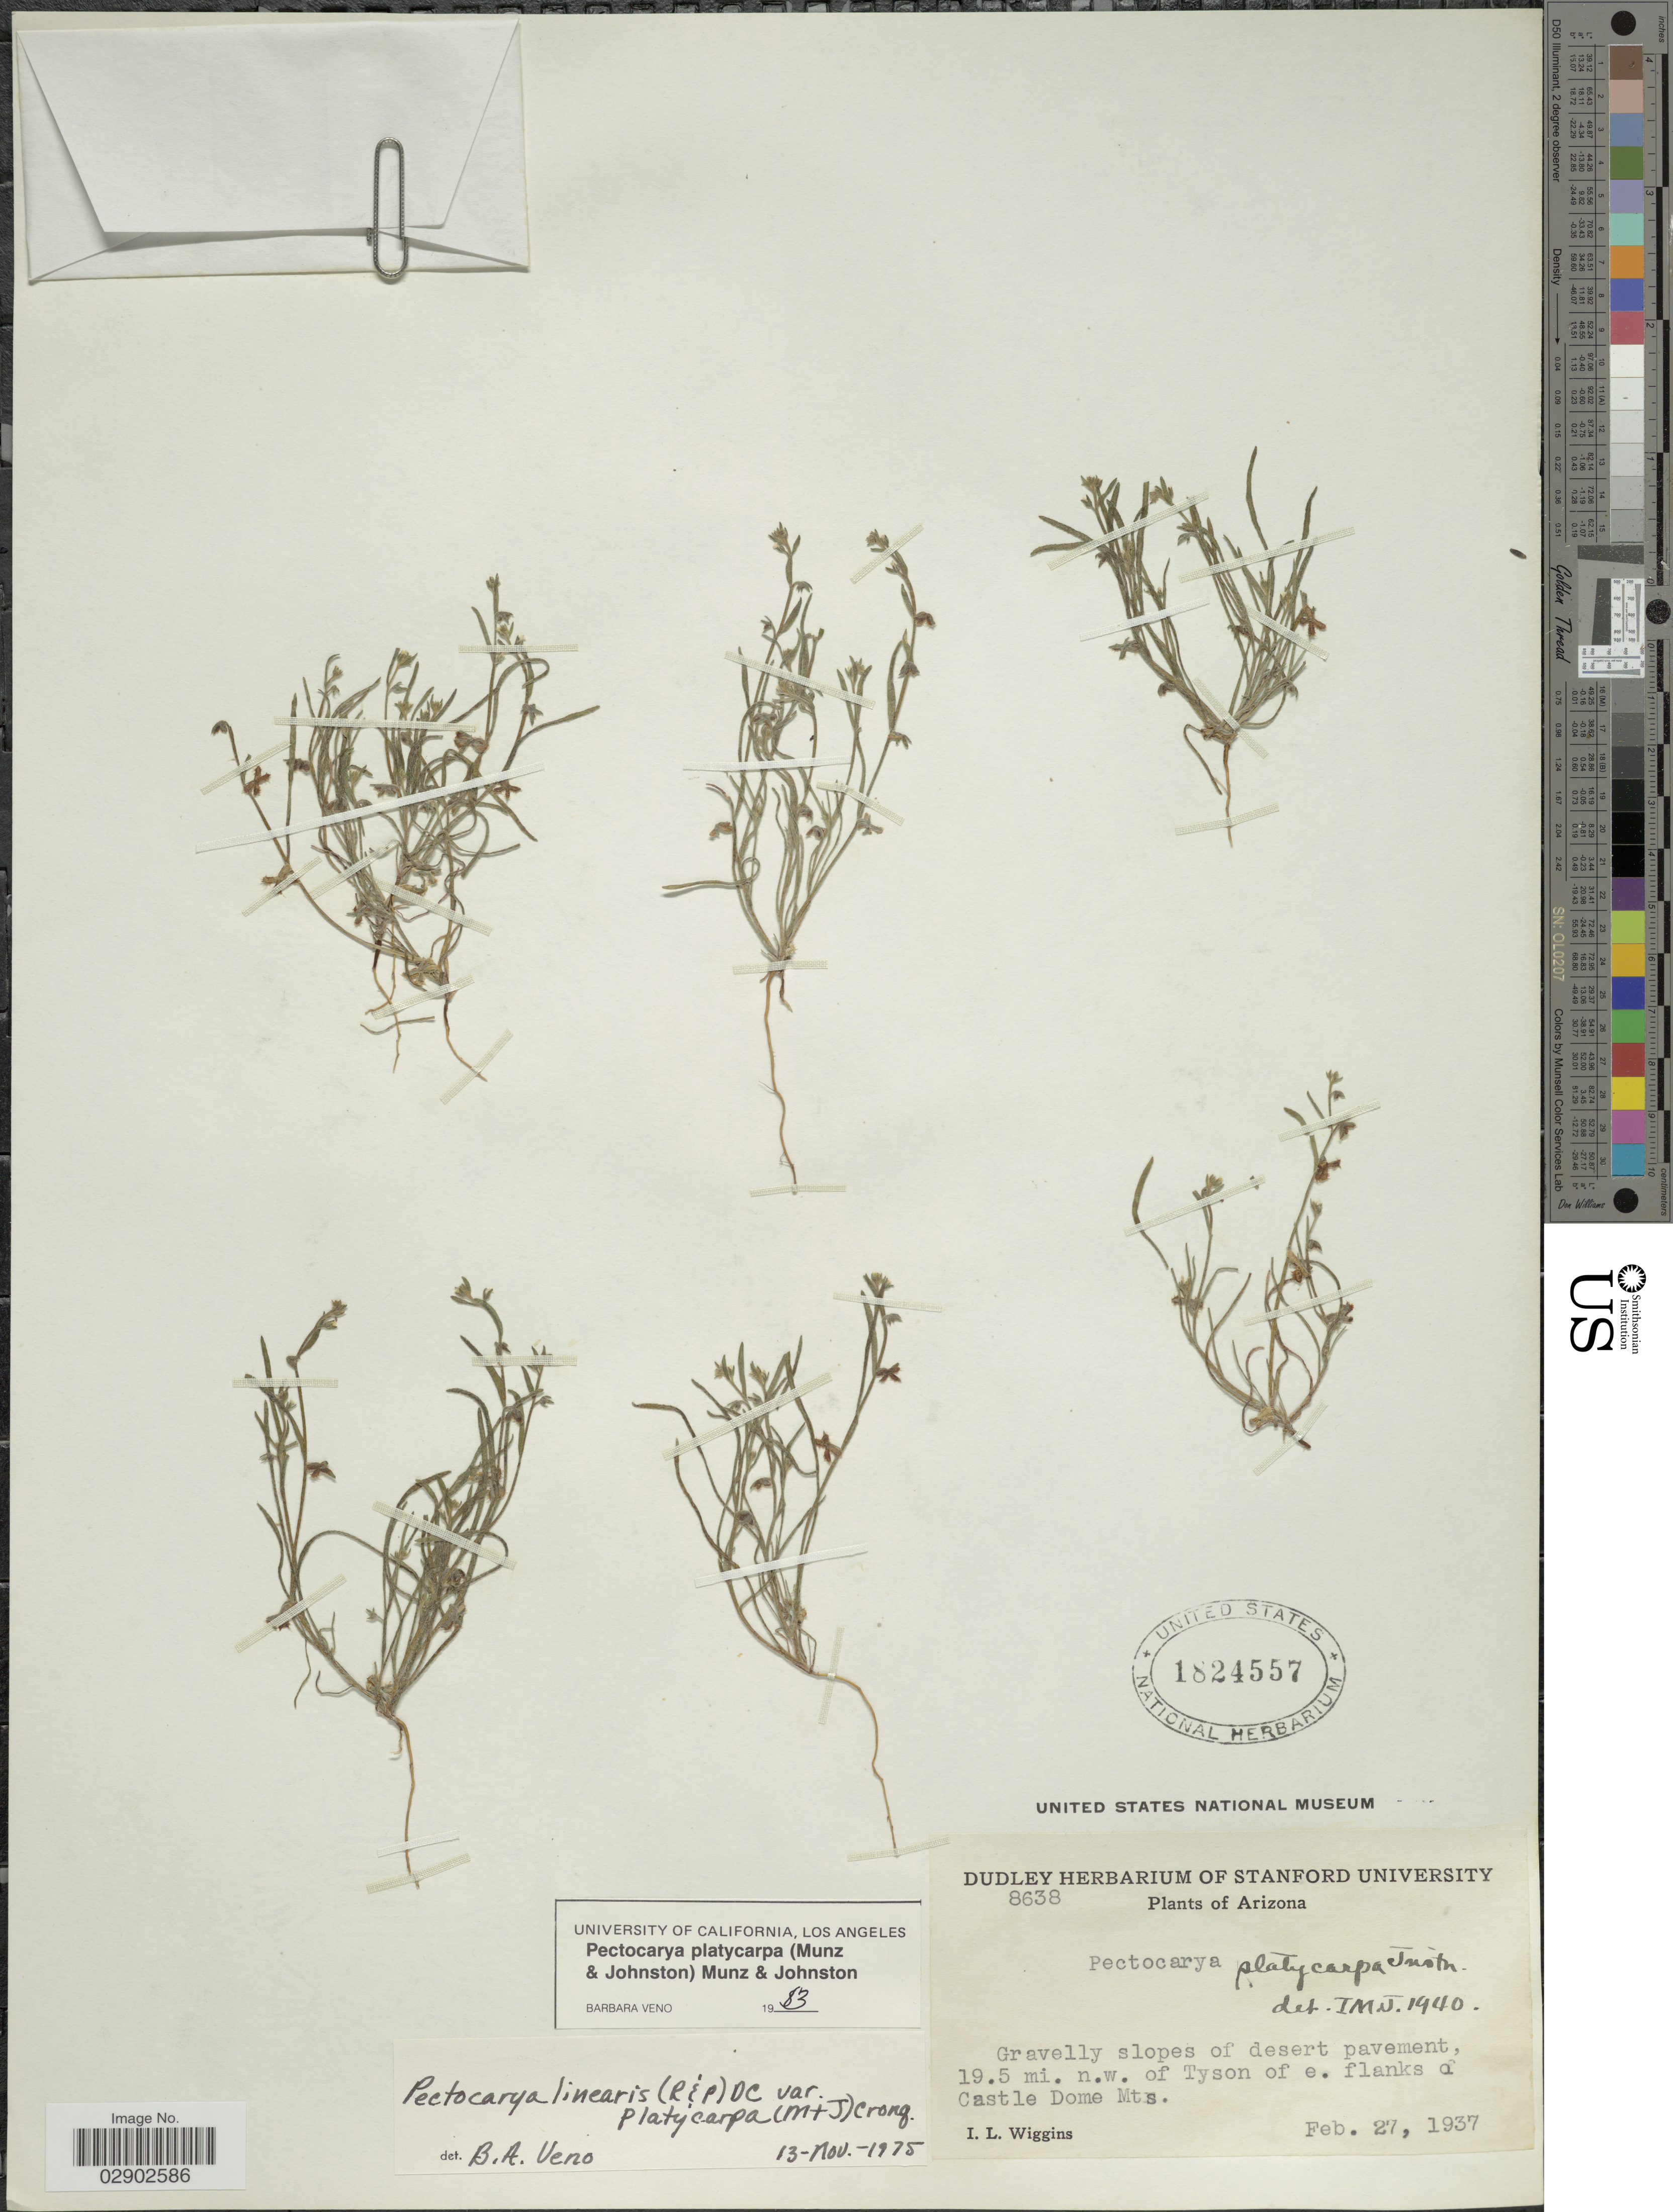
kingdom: Plantae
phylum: Tracheophyta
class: Magnoliopsida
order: Boraginales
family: Boraginaceae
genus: Pectocarya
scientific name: Pectocarya linearis var. platycarpa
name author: (Munz & I.M. Johnst.) Cronq.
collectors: I. L. Wiggins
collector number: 8638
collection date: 1937-02-27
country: United States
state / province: Arizona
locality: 19.5 mi. n.w. of Tyson of e. flanks of Castle Dome Mts.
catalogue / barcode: US 1824557